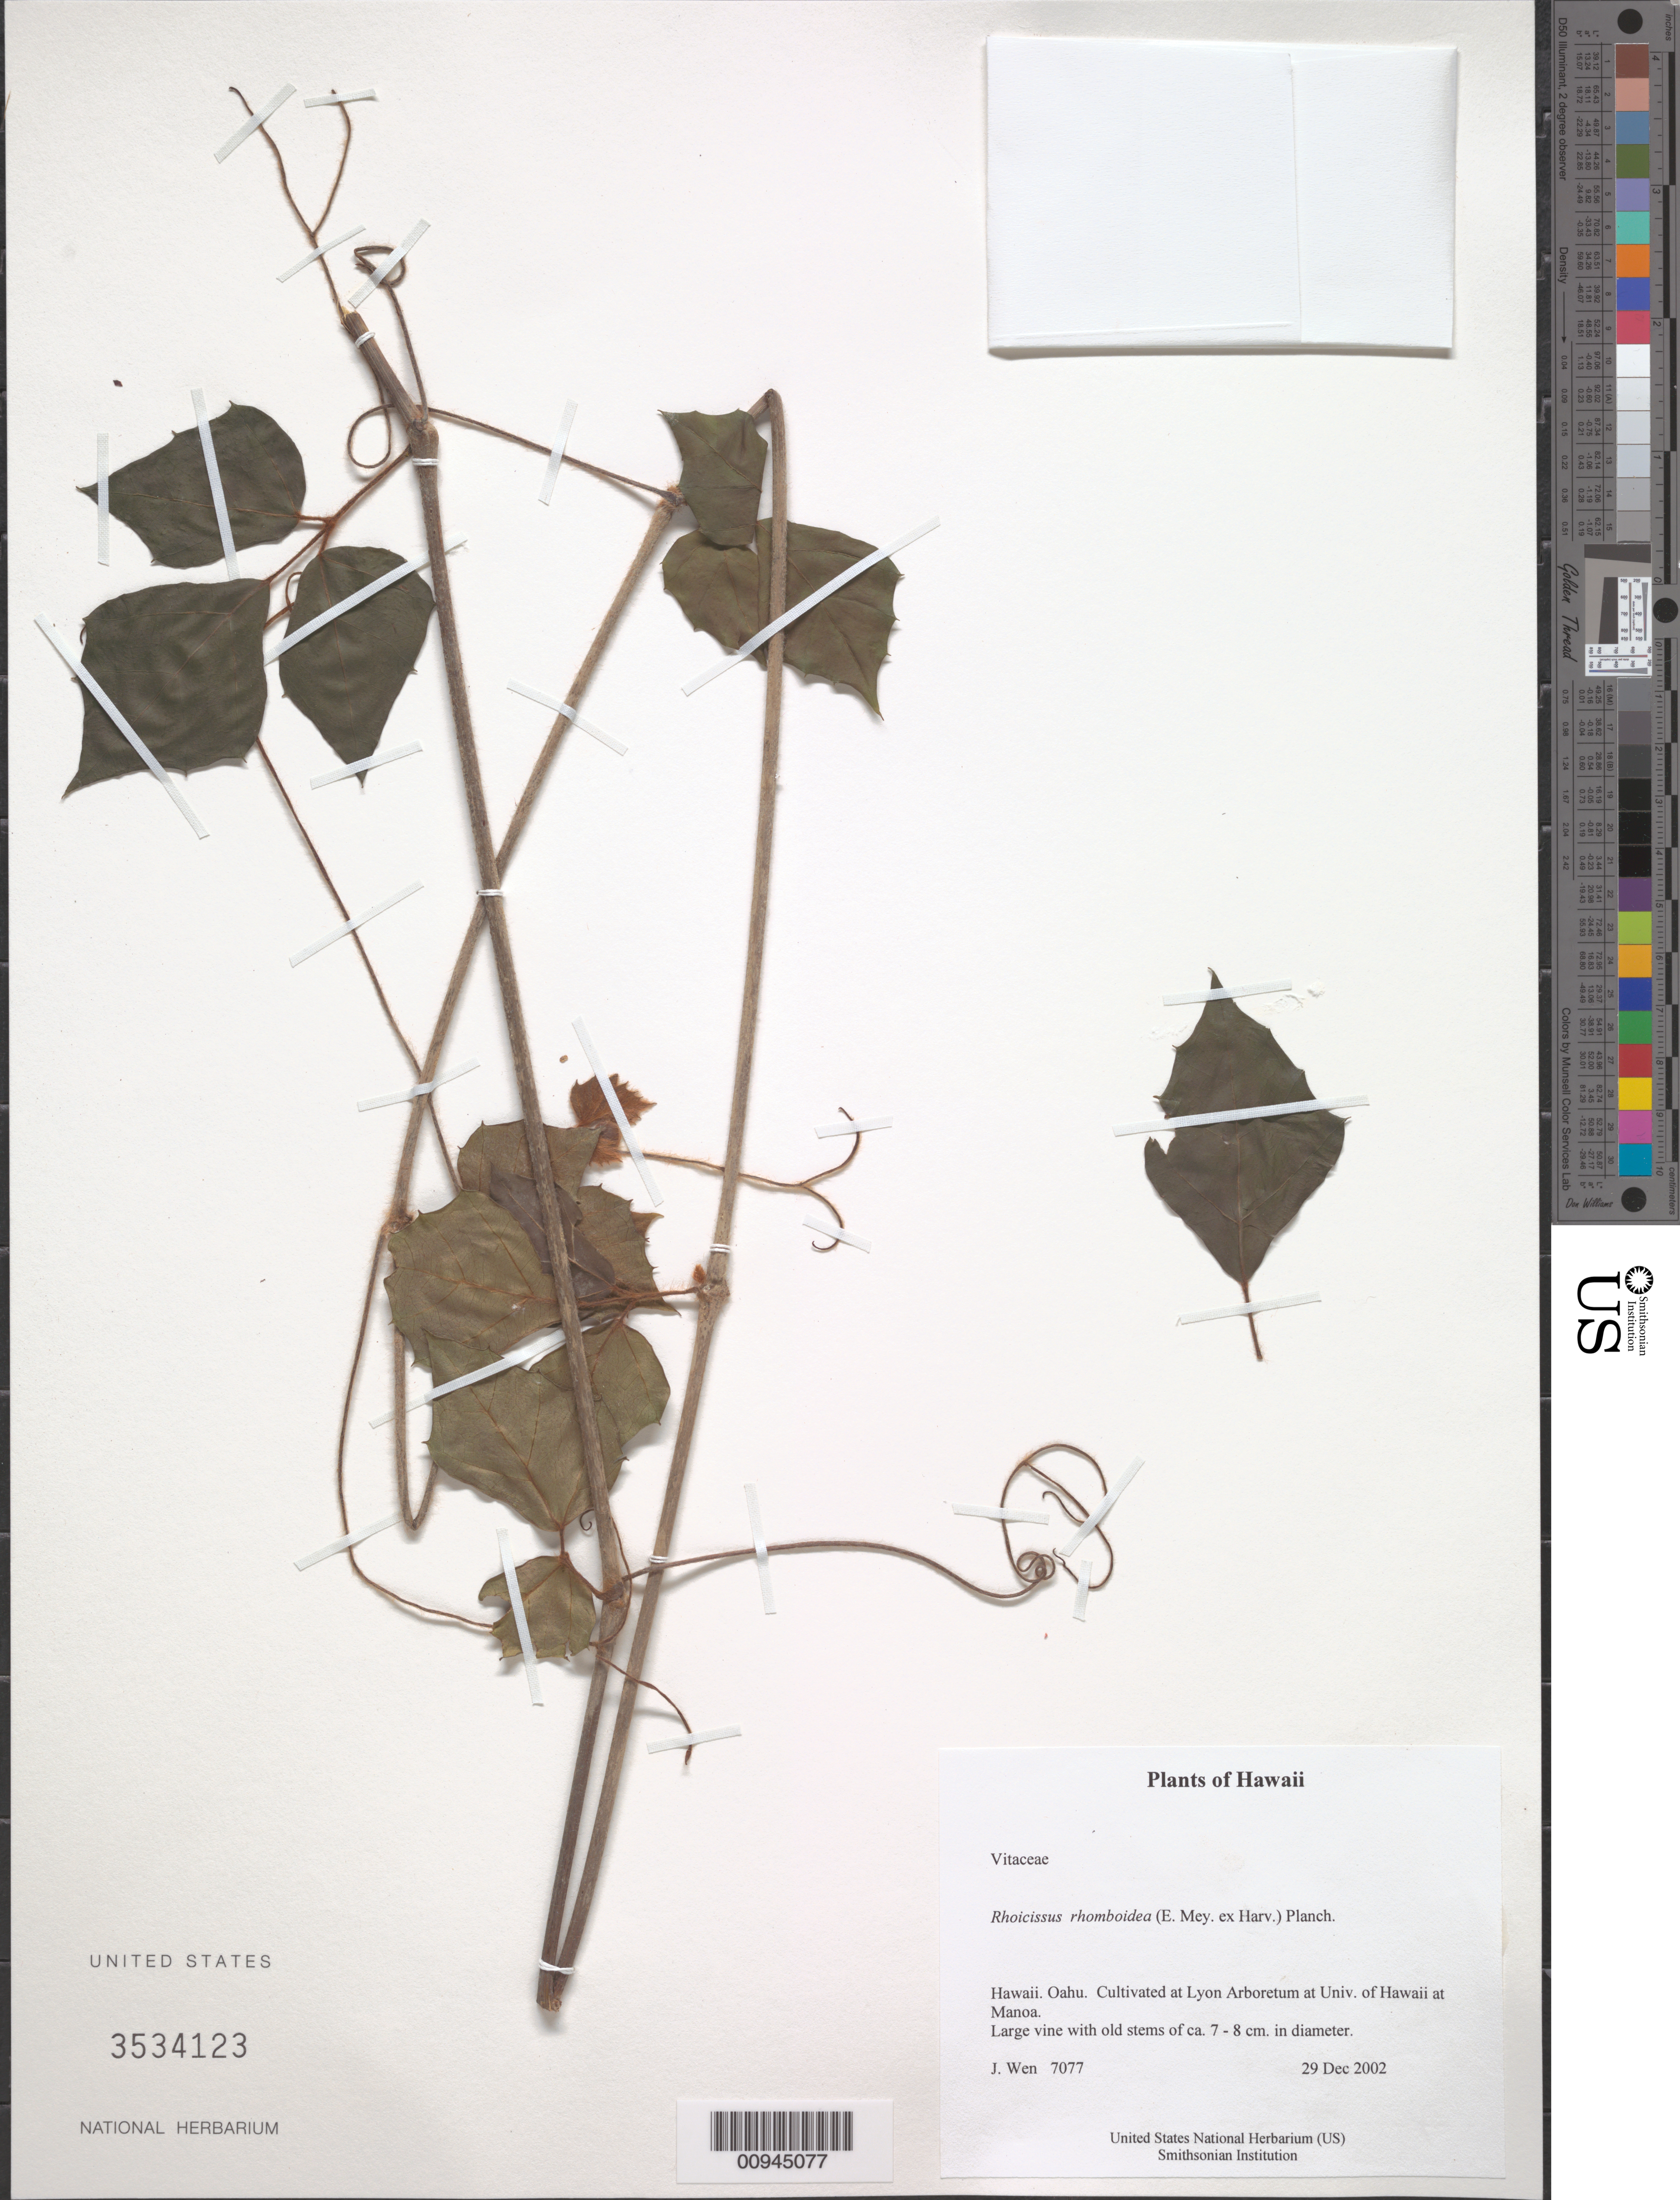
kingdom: Plantae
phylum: Tracheophyta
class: Magnoliopsida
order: Vitales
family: Vitaceae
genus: Rhoicissus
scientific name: Rhoicissus rhomboidea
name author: Planch.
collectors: J. Wen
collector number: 7077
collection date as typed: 29 Dec 2002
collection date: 2002-12-29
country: United States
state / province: Hawaii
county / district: Honolulu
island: Oahu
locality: Oahu. Cultivated at Lyon Arboretum at Univ. of Hawaii at Manoa.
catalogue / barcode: US 3534123